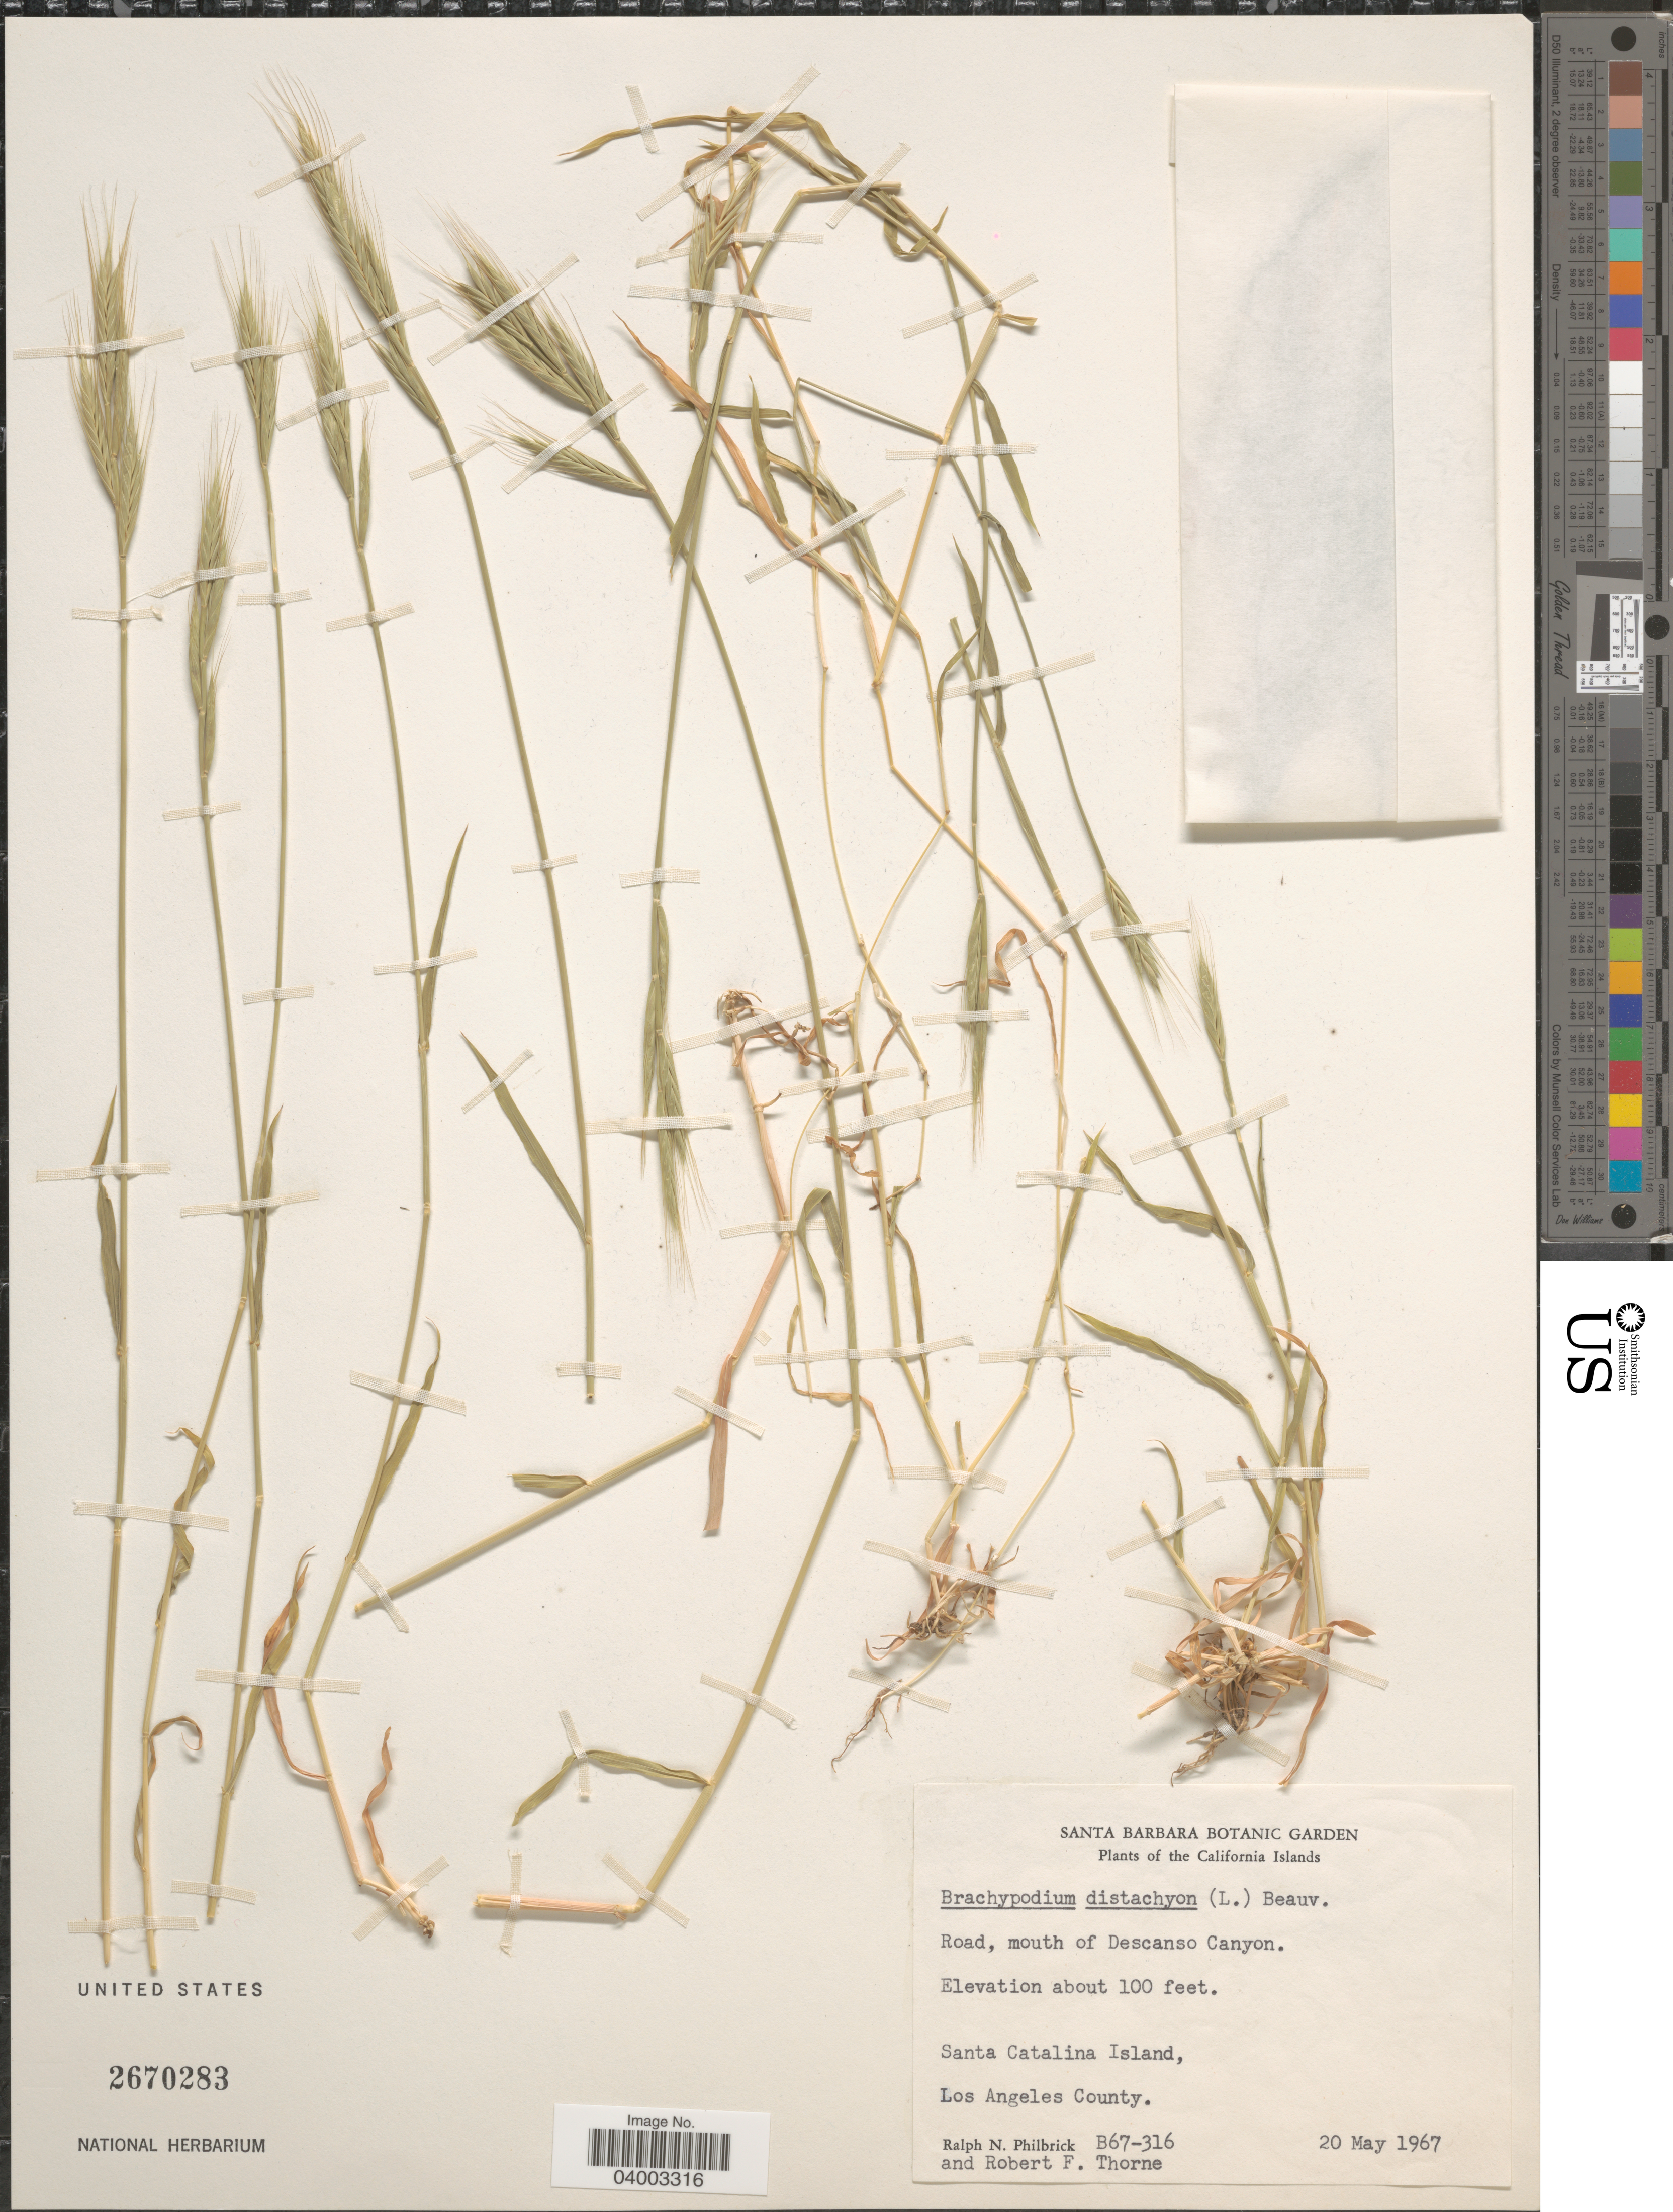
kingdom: Plantae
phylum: Tracheophyta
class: Liliopsida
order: Poales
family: Poaceae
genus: Brachypodium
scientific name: Brachypodium distachyon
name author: (L.) P. Beauv.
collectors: R. Philbrick & R. F. Thorne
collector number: B67-316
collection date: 1967-05-20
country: United States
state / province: California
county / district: Los Angeles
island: Santa Catalina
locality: The California Islands. Road, mouth of Descanso Canyon. Santa Catalina Island, Los Angeles County.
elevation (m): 30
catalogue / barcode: US 2670283